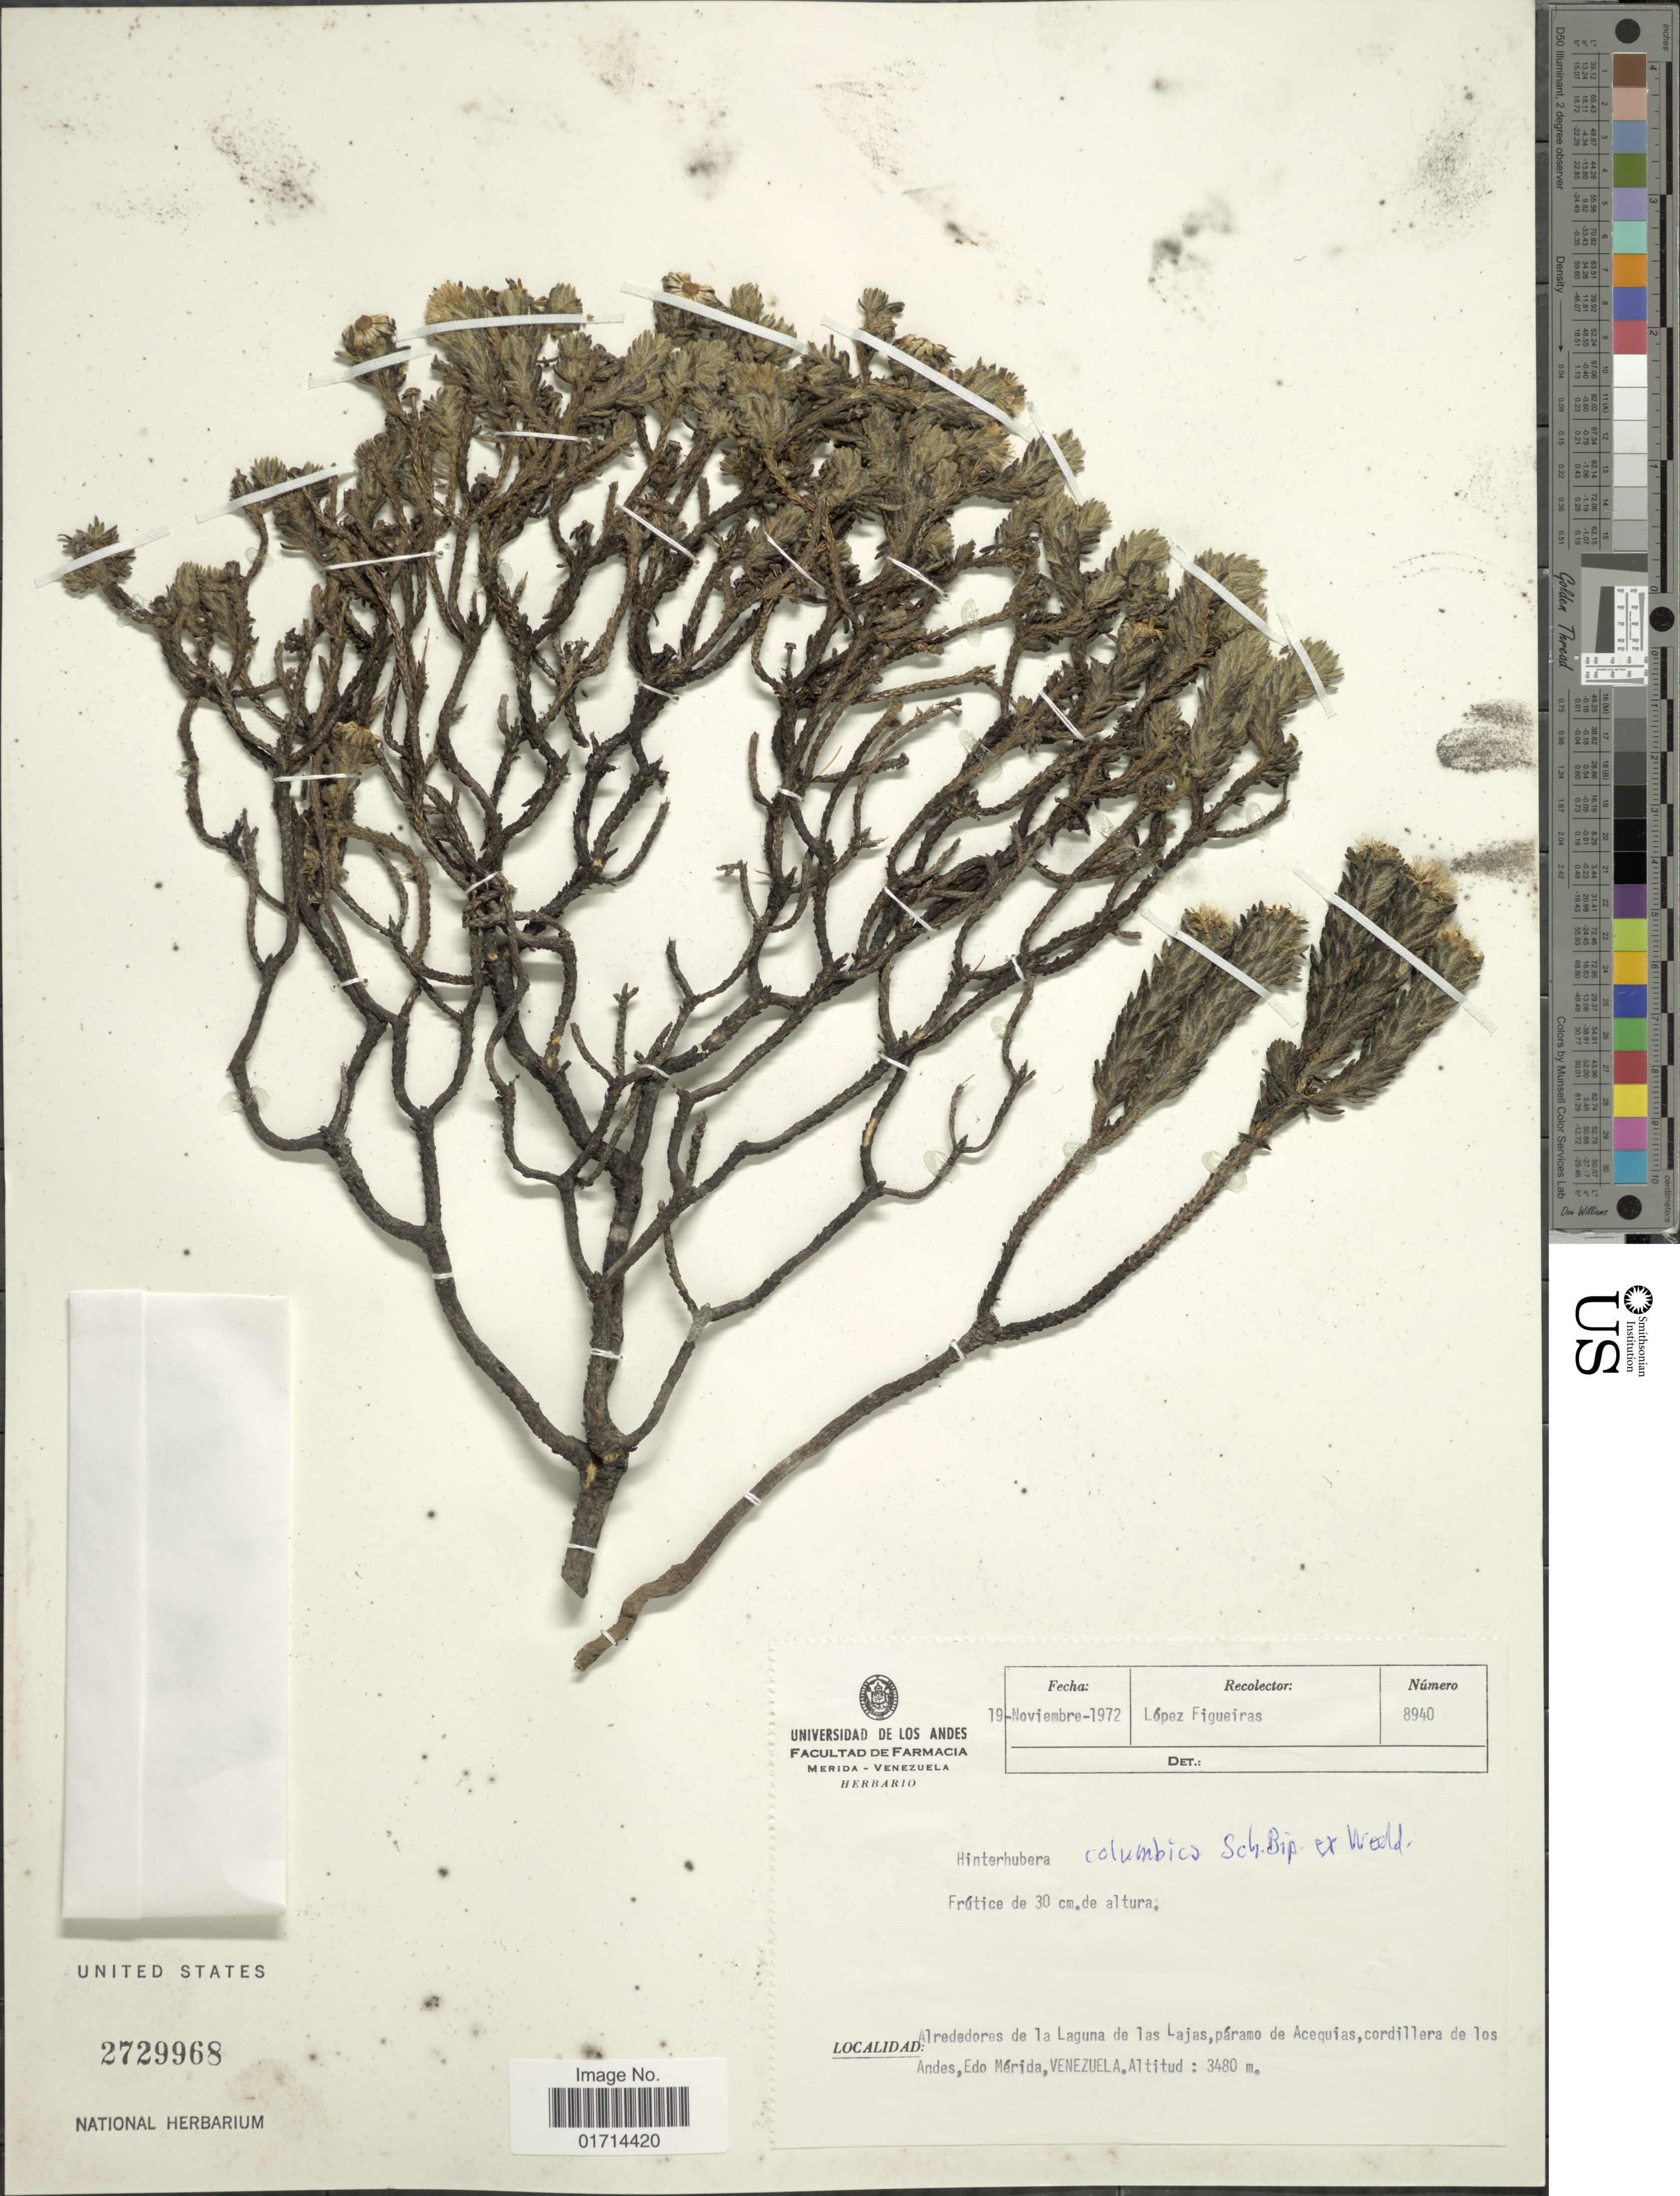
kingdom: Plantae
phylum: Tracheophyta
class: Magnoliopsida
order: Asterales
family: Asteraceae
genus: Hinterhubera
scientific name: Hinterhubera columbica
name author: Sch. Bip. ex Wedd.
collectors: M. López Figueiras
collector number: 8940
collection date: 1972-11-19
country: Venezuela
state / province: Mérida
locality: Alrededores de la Laguna de las Lajas, paramo de Acequias, cordillera de los Andes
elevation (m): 3480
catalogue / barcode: US 2729968